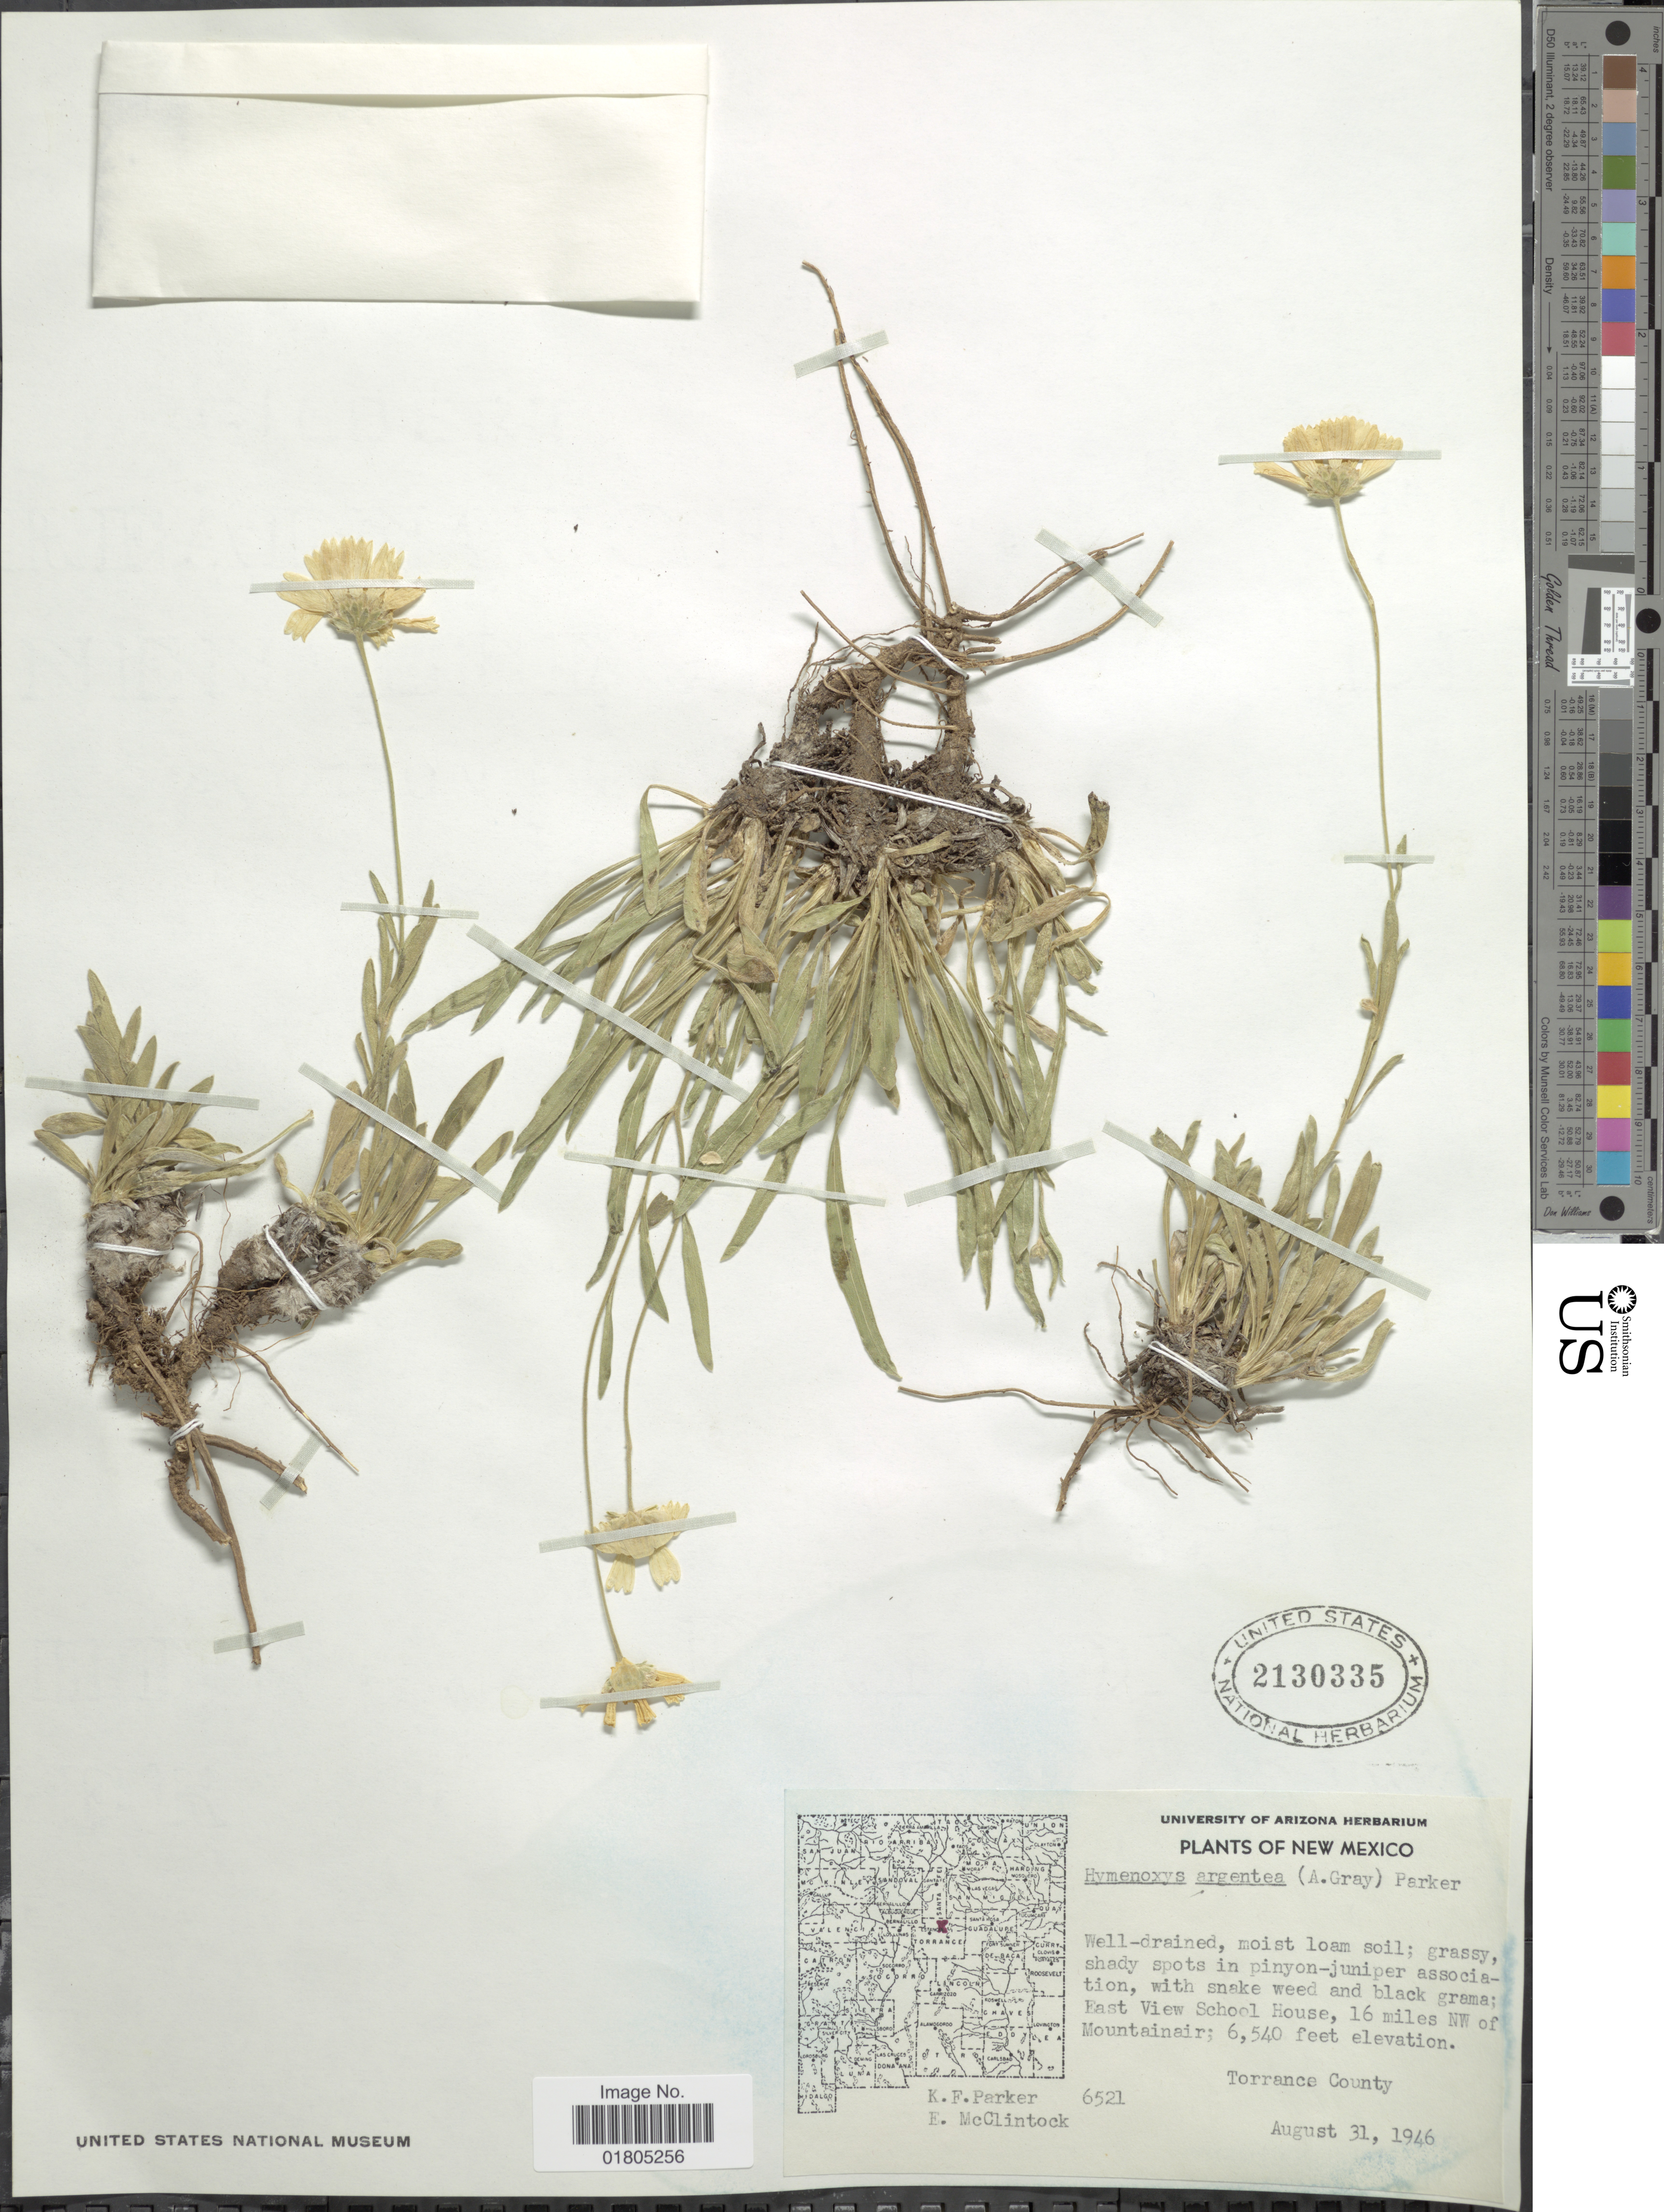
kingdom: Plantae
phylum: Tracheophyta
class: Magnoliopsida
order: Asterales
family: Asteraceae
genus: Actinea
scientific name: Actinea argentea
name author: (A. Gray) Kuntze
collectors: K. F. Parker & E. McClintock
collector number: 6521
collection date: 1946-08-31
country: United States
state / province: New Mexico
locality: East View School House, 16 miles NW of Mountains, Torrance County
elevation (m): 1993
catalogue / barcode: US 2130335